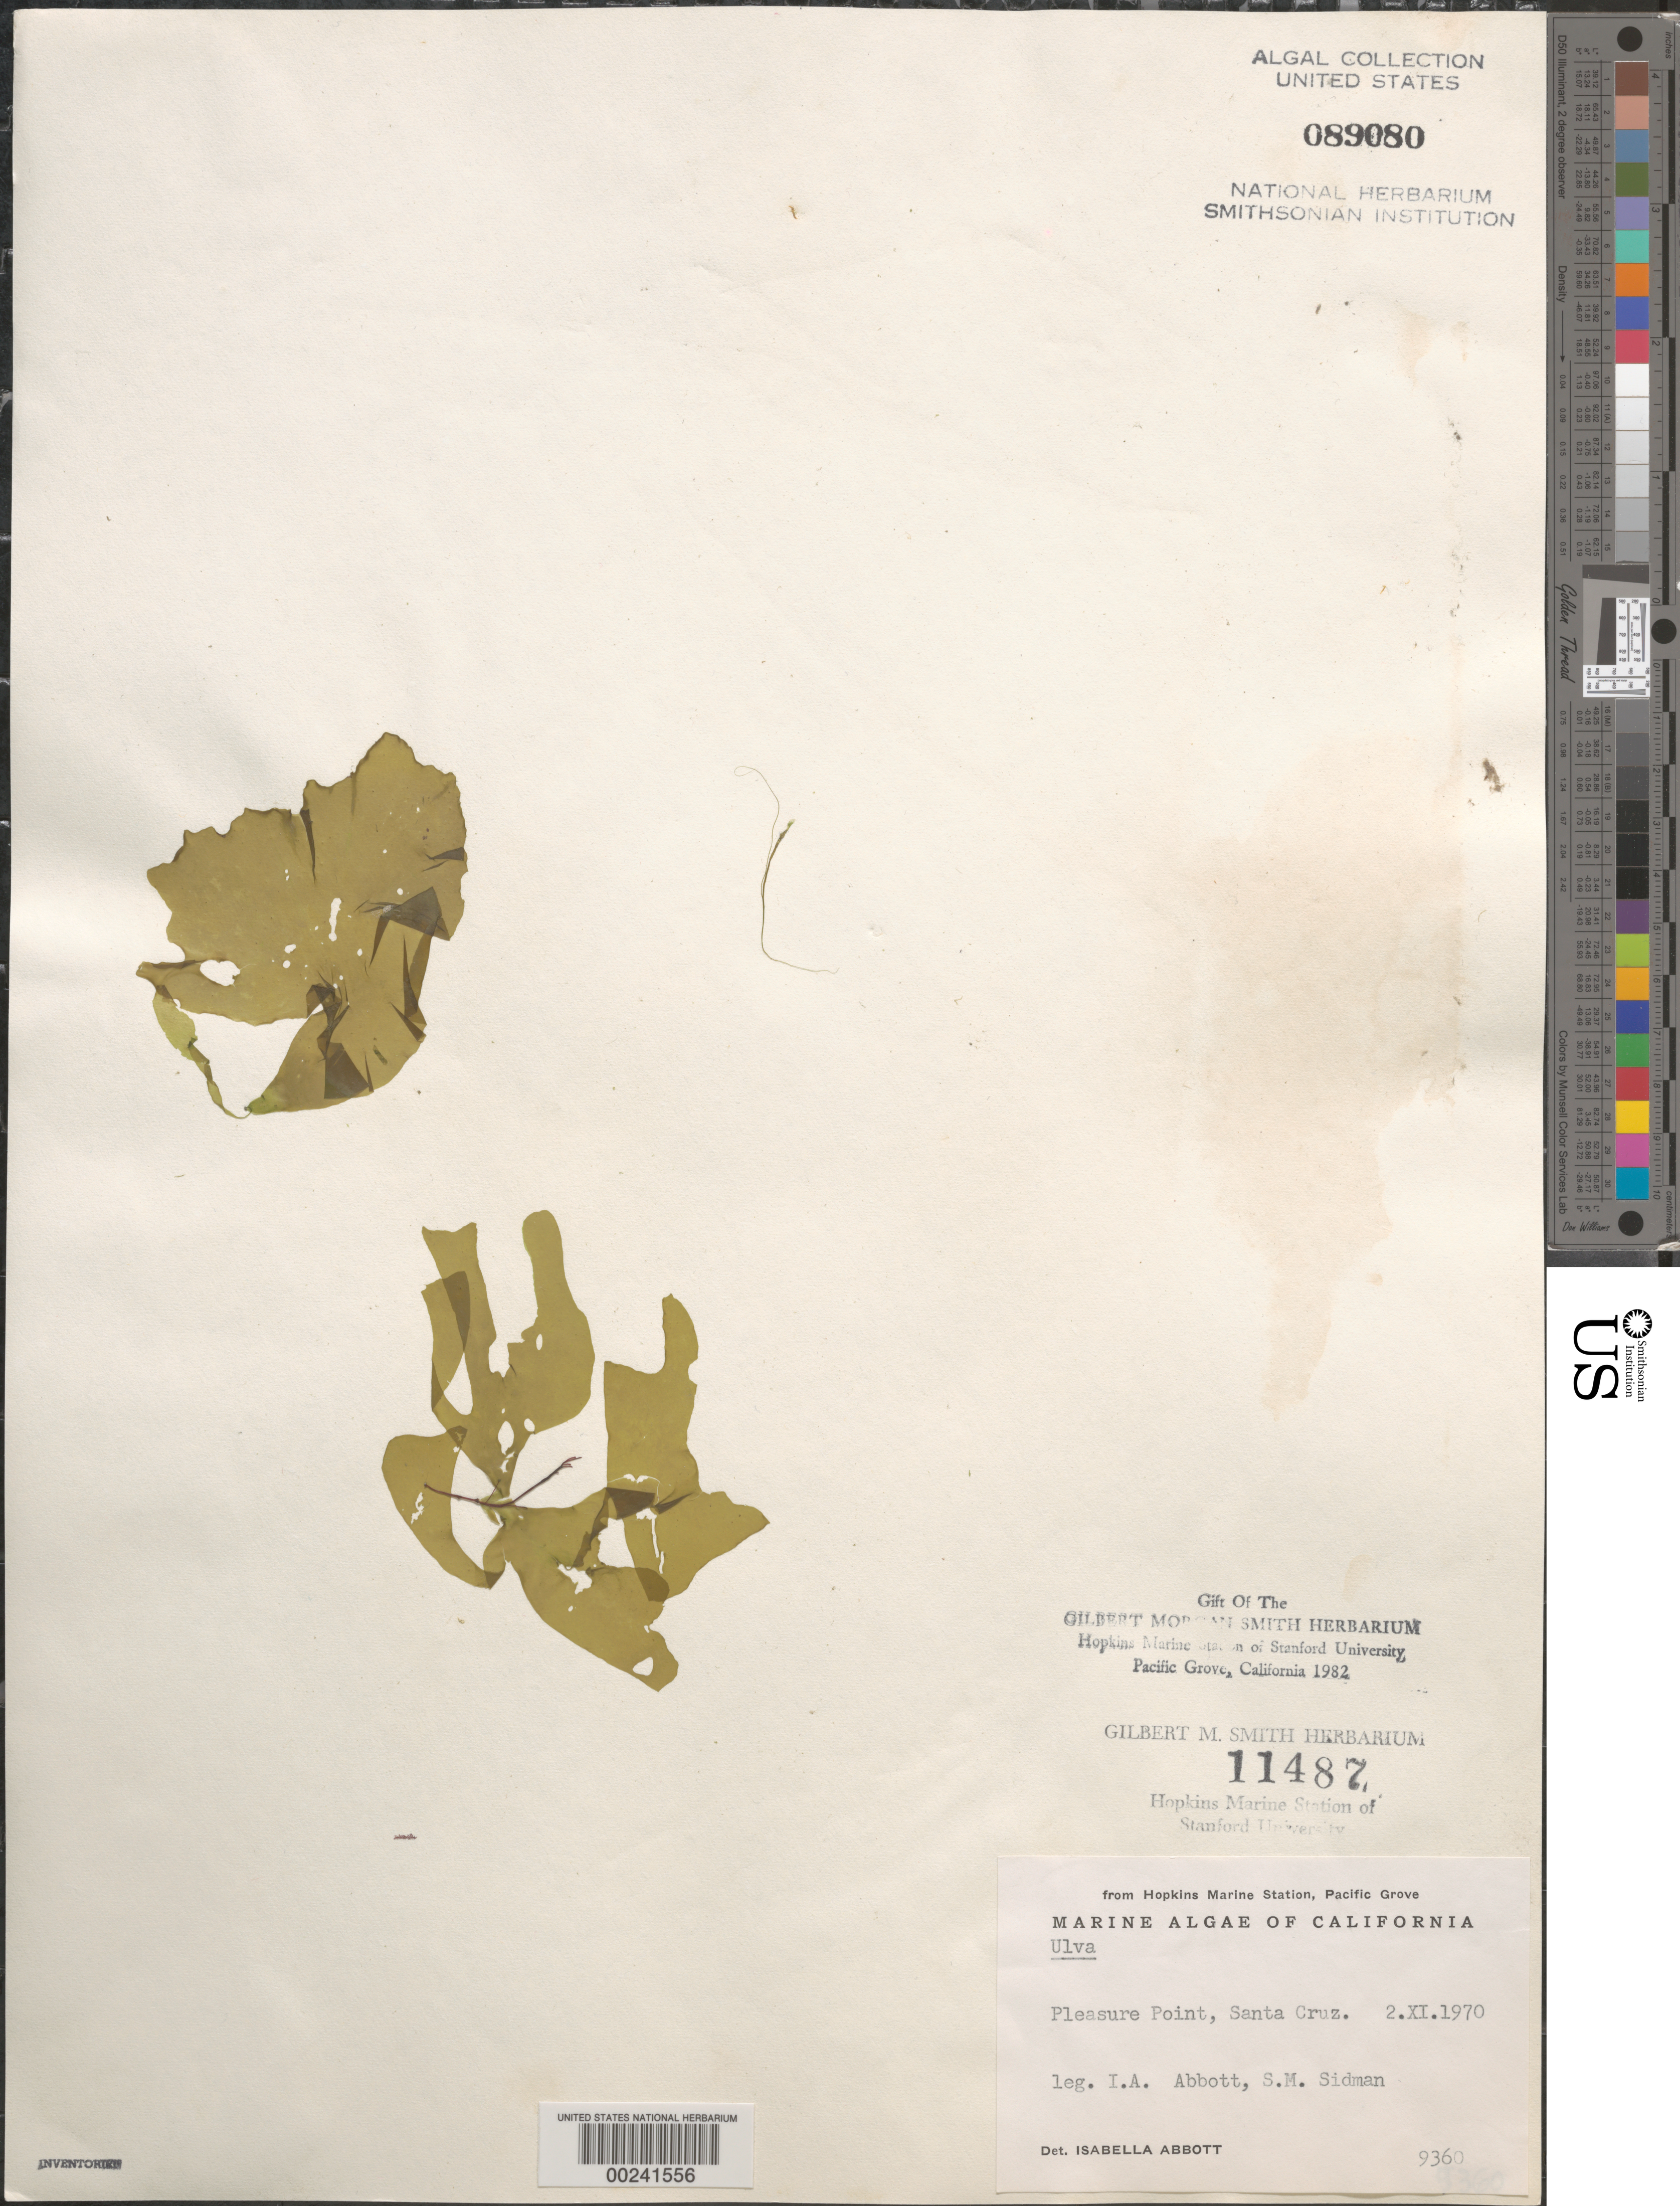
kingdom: Plantae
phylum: Chlorophyta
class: Ulvophyceae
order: Ulvales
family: Ulvaceae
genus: Ulva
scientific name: Ulva sp.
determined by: Abbott, Isabella A.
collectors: I. A. Abbott & S. Sidman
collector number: IAA 9360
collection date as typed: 02 Nov 1970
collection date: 1970-11-02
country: United States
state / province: California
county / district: Santa Cruz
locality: Pleasure Point, Santa Cruz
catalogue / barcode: US 89080